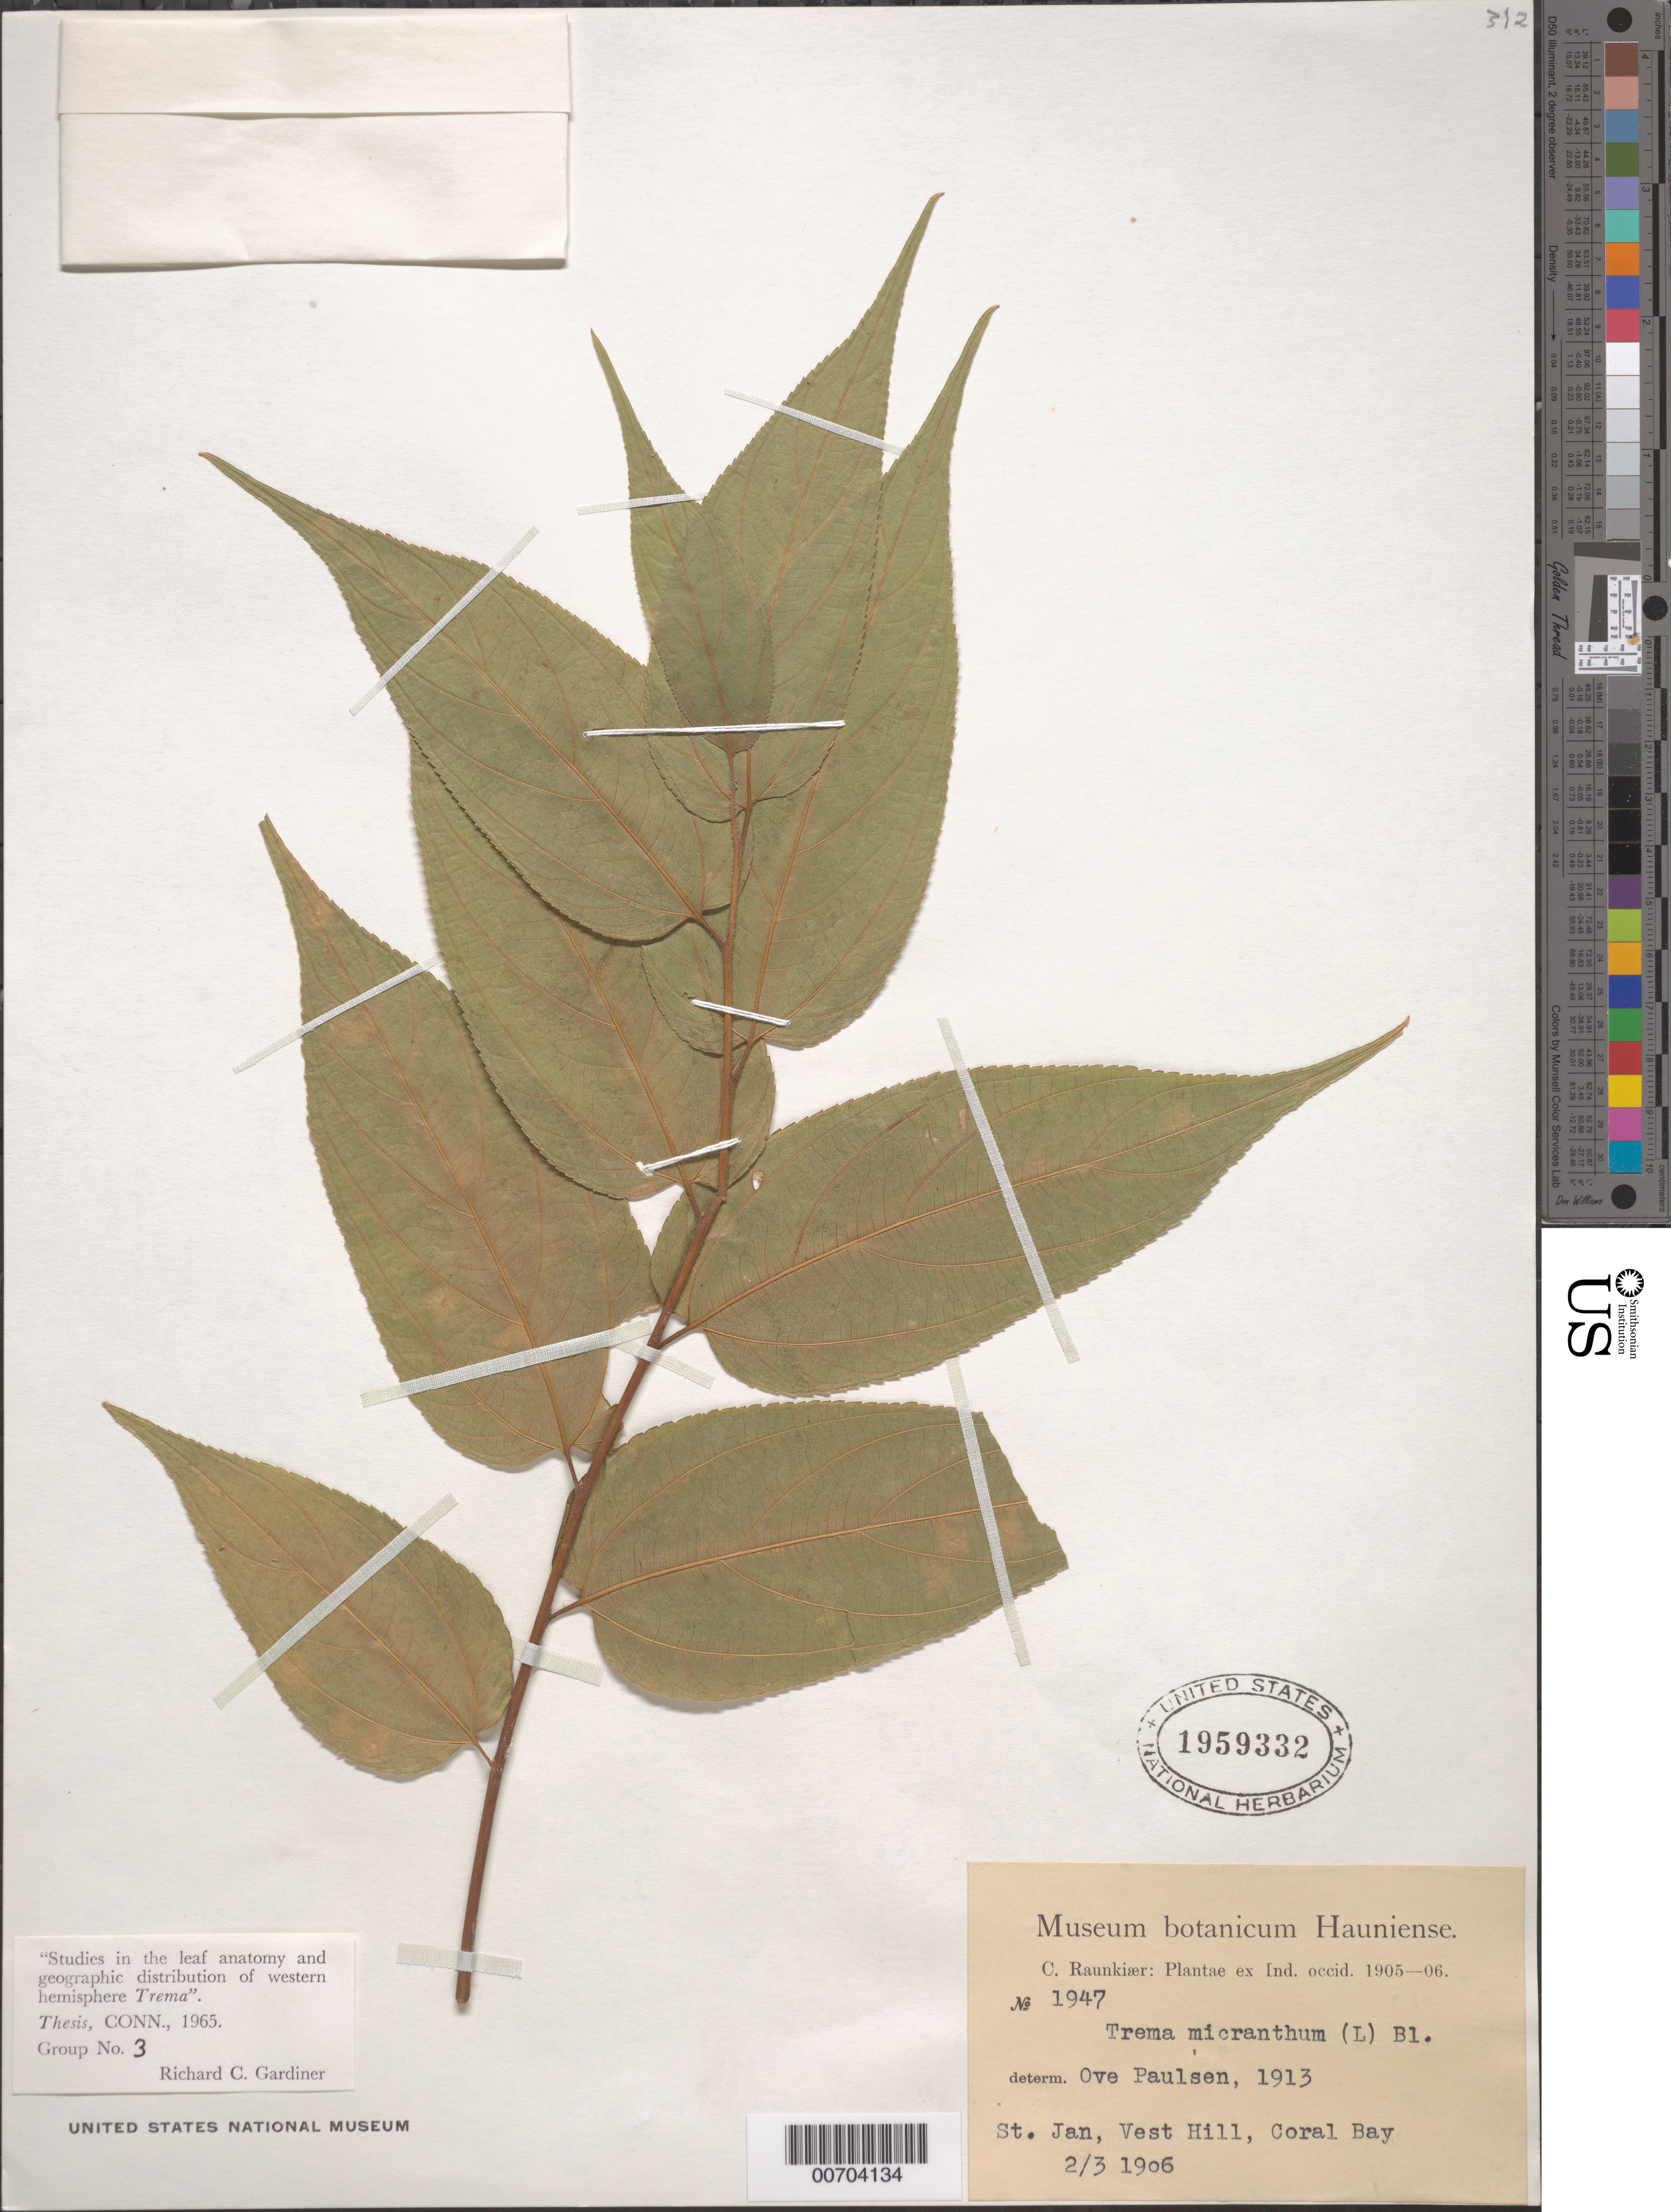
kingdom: Plantae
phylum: Tracheophyta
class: Magnoliopsida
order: Rosales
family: Cannabaceae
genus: Trema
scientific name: Trema micranthum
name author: (L.) Blume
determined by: Paulsen, O.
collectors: C. C. Raunkiaer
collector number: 1947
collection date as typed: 03 Feb 1906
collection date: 1906-02-03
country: U.S. Virgin Islands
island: St. John Island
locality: Vest Hill, Coral Bay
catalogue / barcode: US 1959332